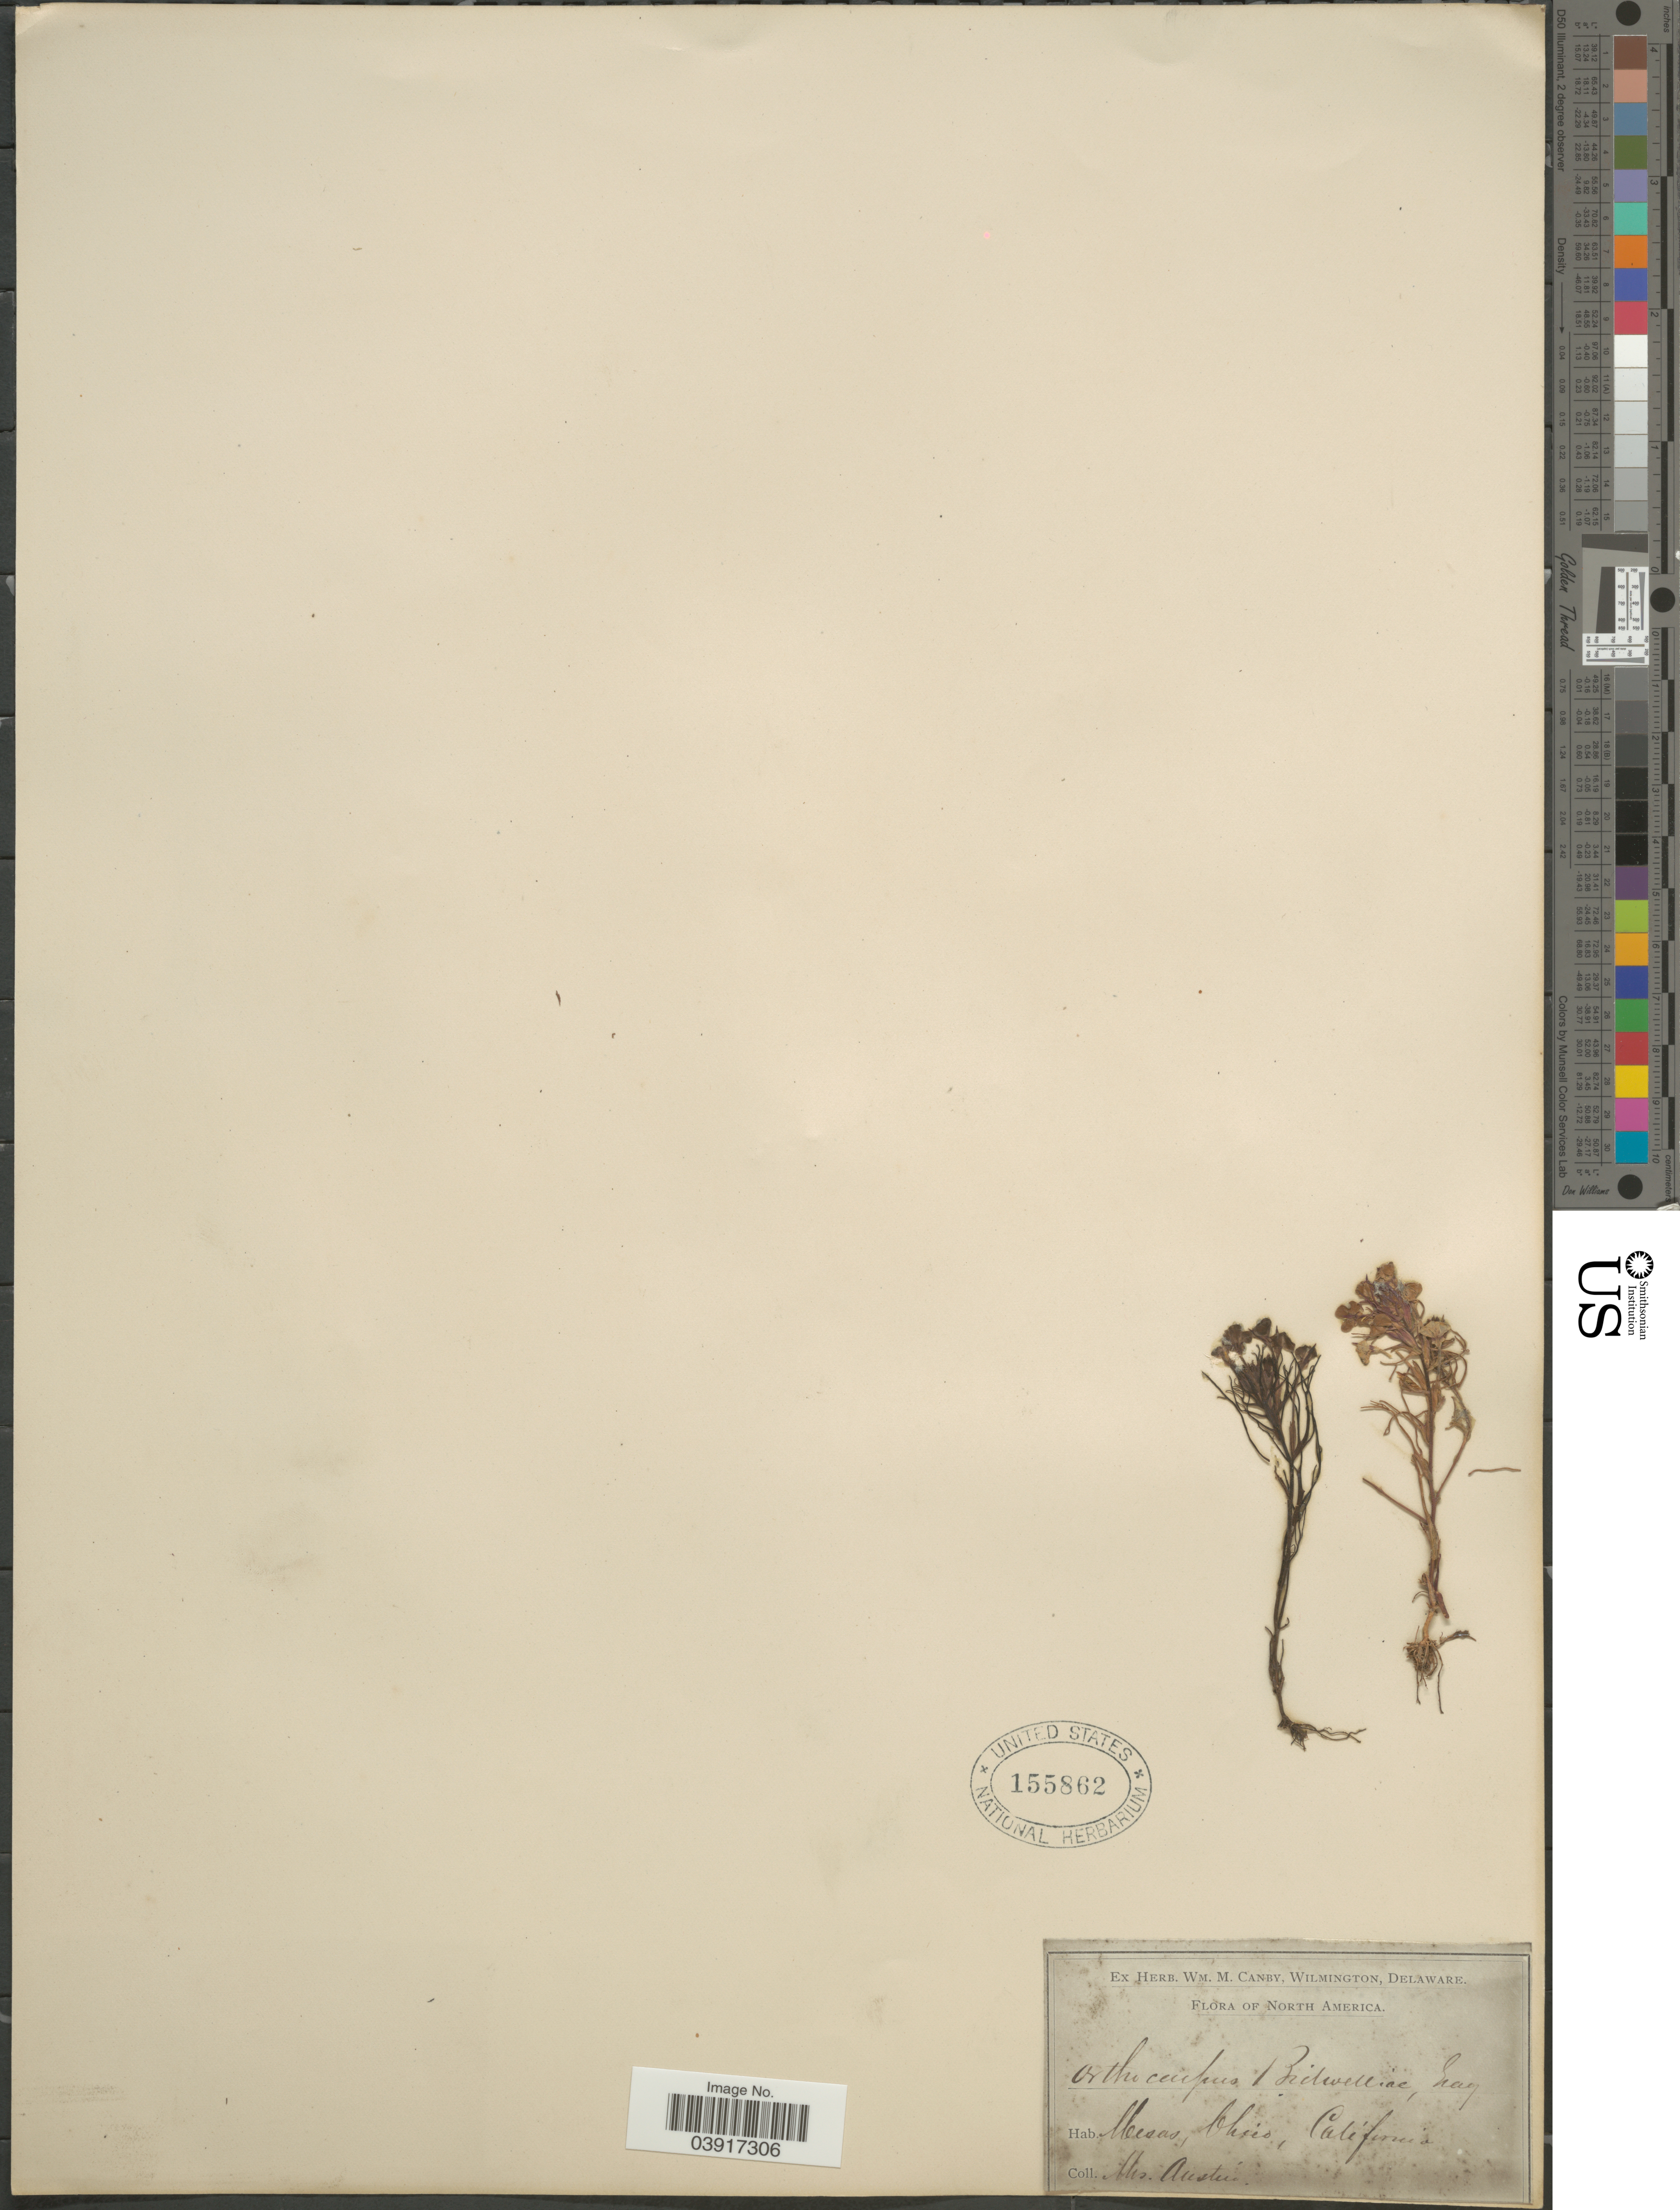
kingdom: Plantae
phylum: Tracheophyta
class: Magnoliopsida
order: Lamiales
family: Orobanchaceae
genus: Orthocarpus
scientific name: Orthocarpus erianthus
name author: Benth.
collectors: Austin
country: United States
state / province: California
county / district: Butte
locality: Mesas, Chico.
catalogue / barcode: US 155862